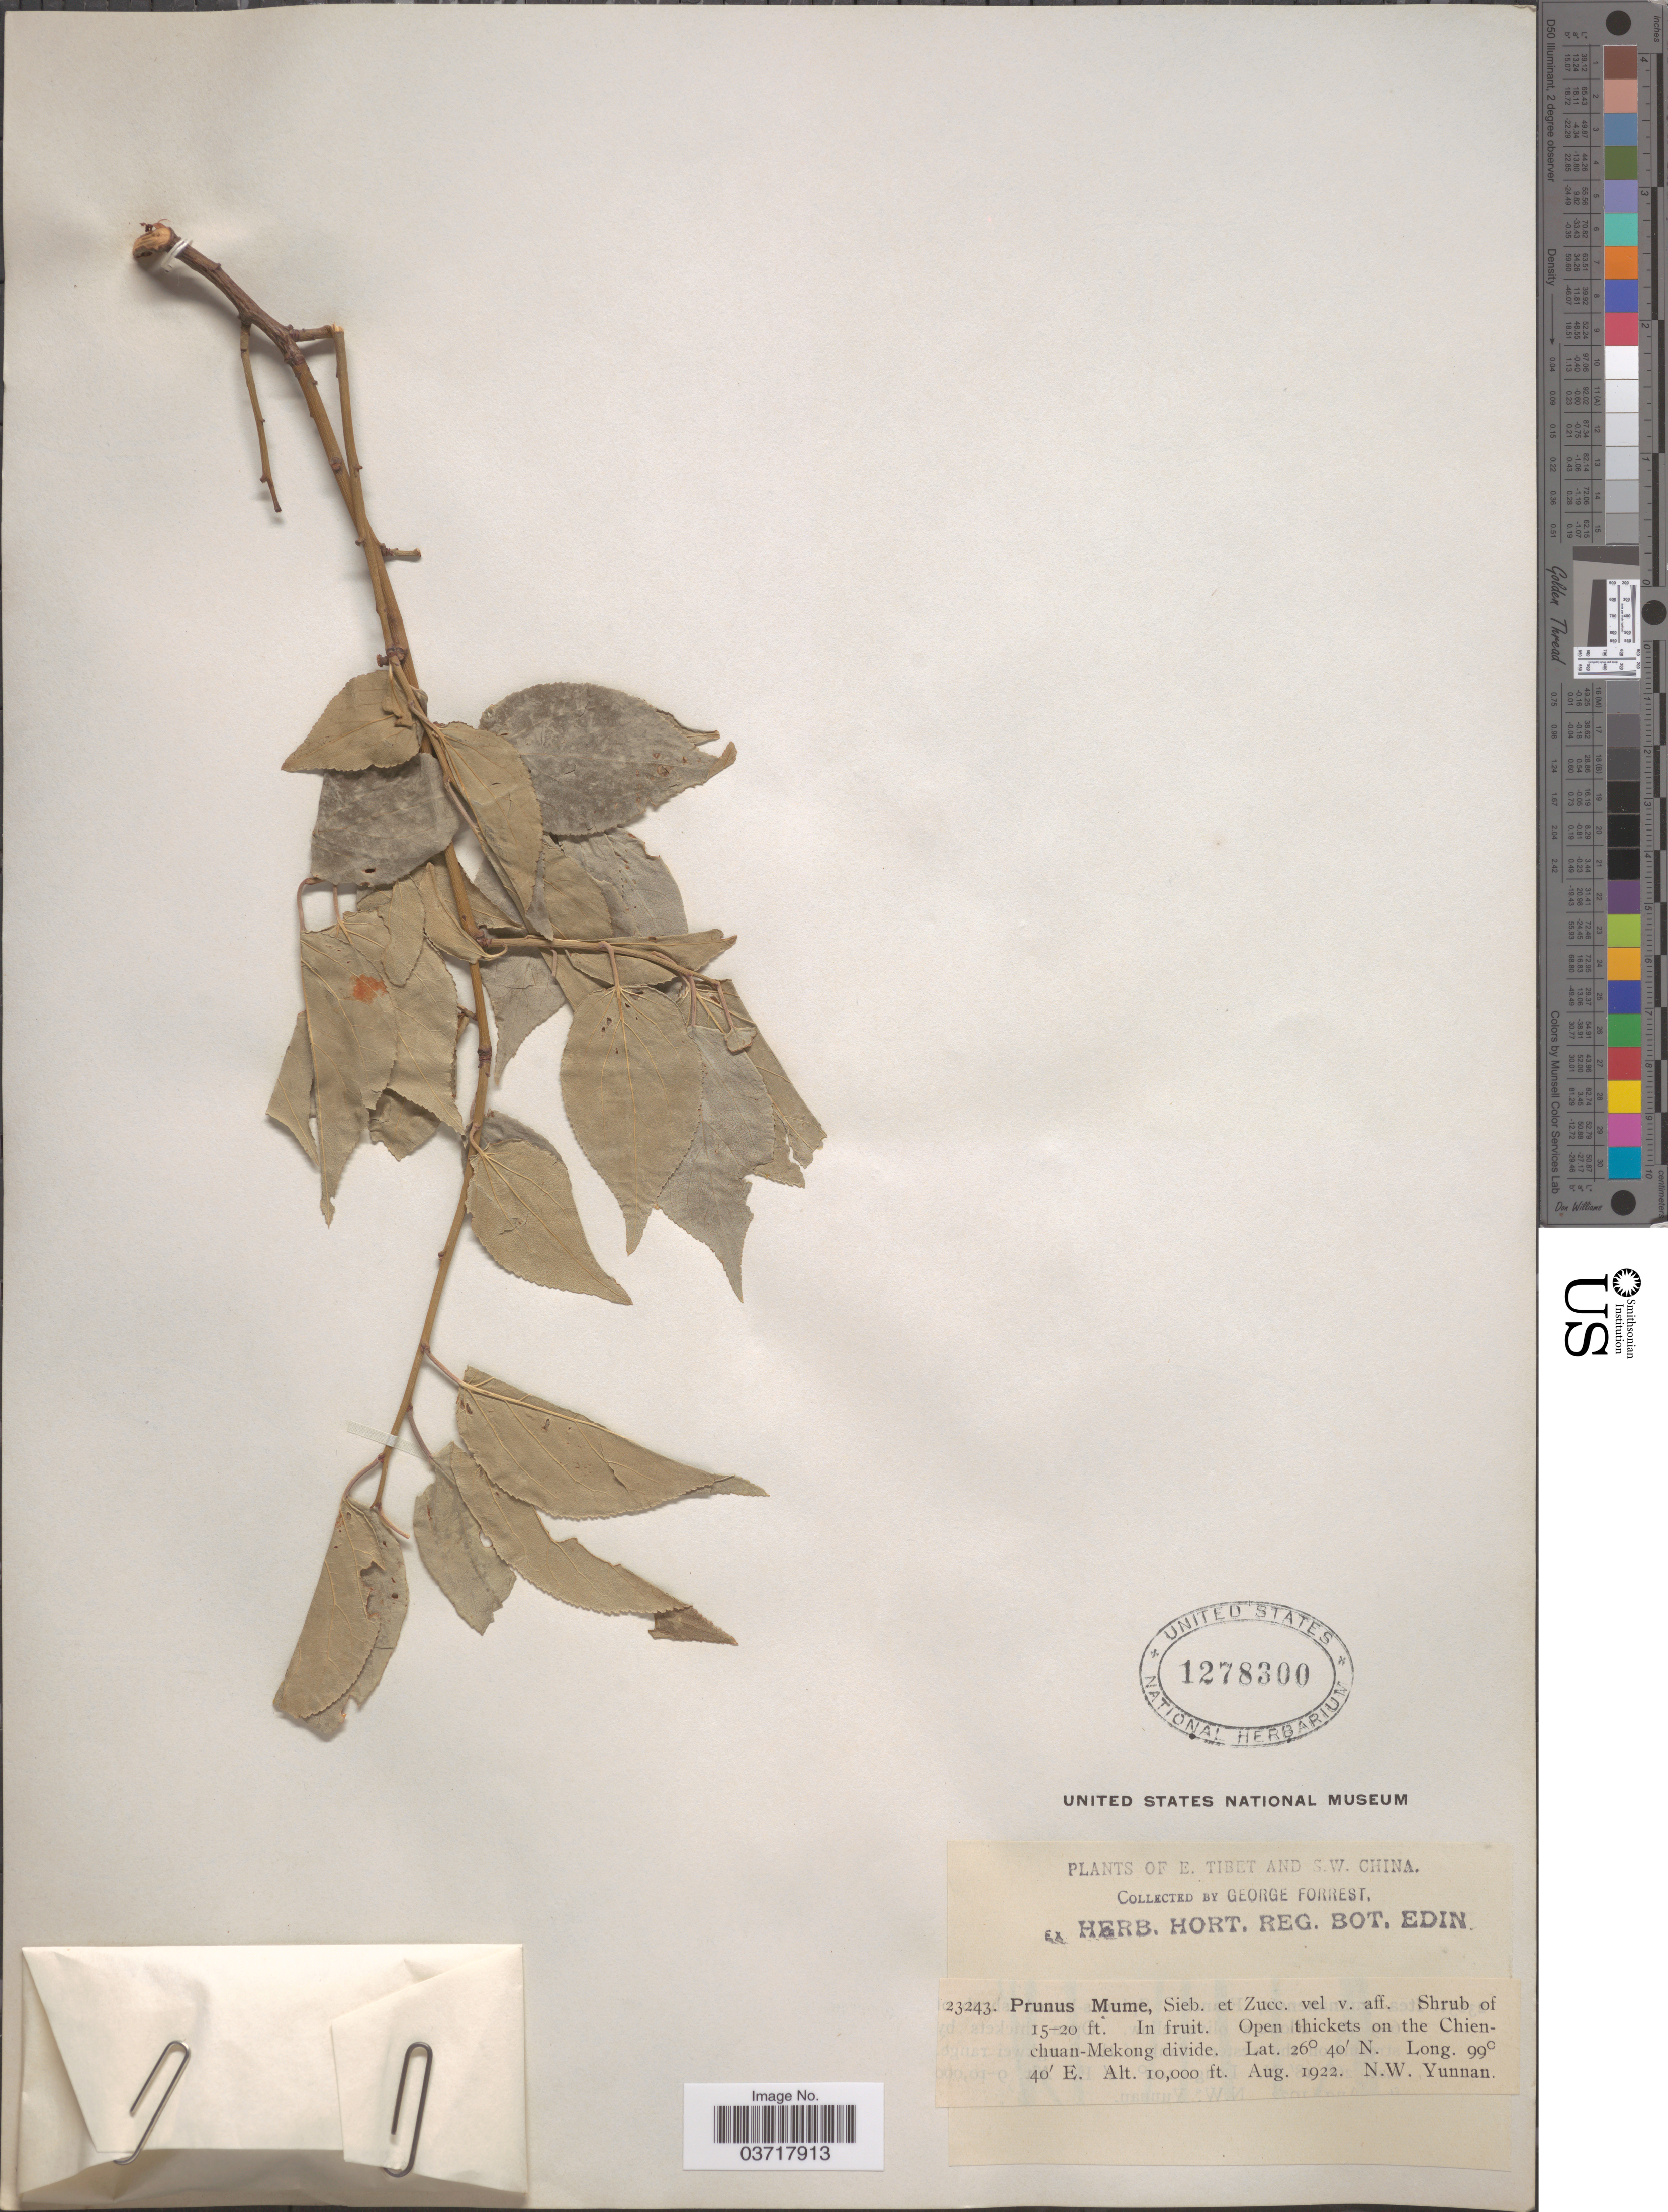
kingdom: Plantae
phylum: Tracheophyta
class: Magnoliopsida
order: Rosales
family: Rosaceae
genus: Prunus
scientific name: Prunus mume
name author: (Siebold) Siebold & Zucc.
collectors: G. Forrest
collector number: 23243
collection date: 1922-08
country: China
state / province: Yunnan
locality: S.W. China. On the Chien-chuan-Mekong divide. N.W. Yunnan.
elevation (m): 3048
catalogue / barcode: US 1278300